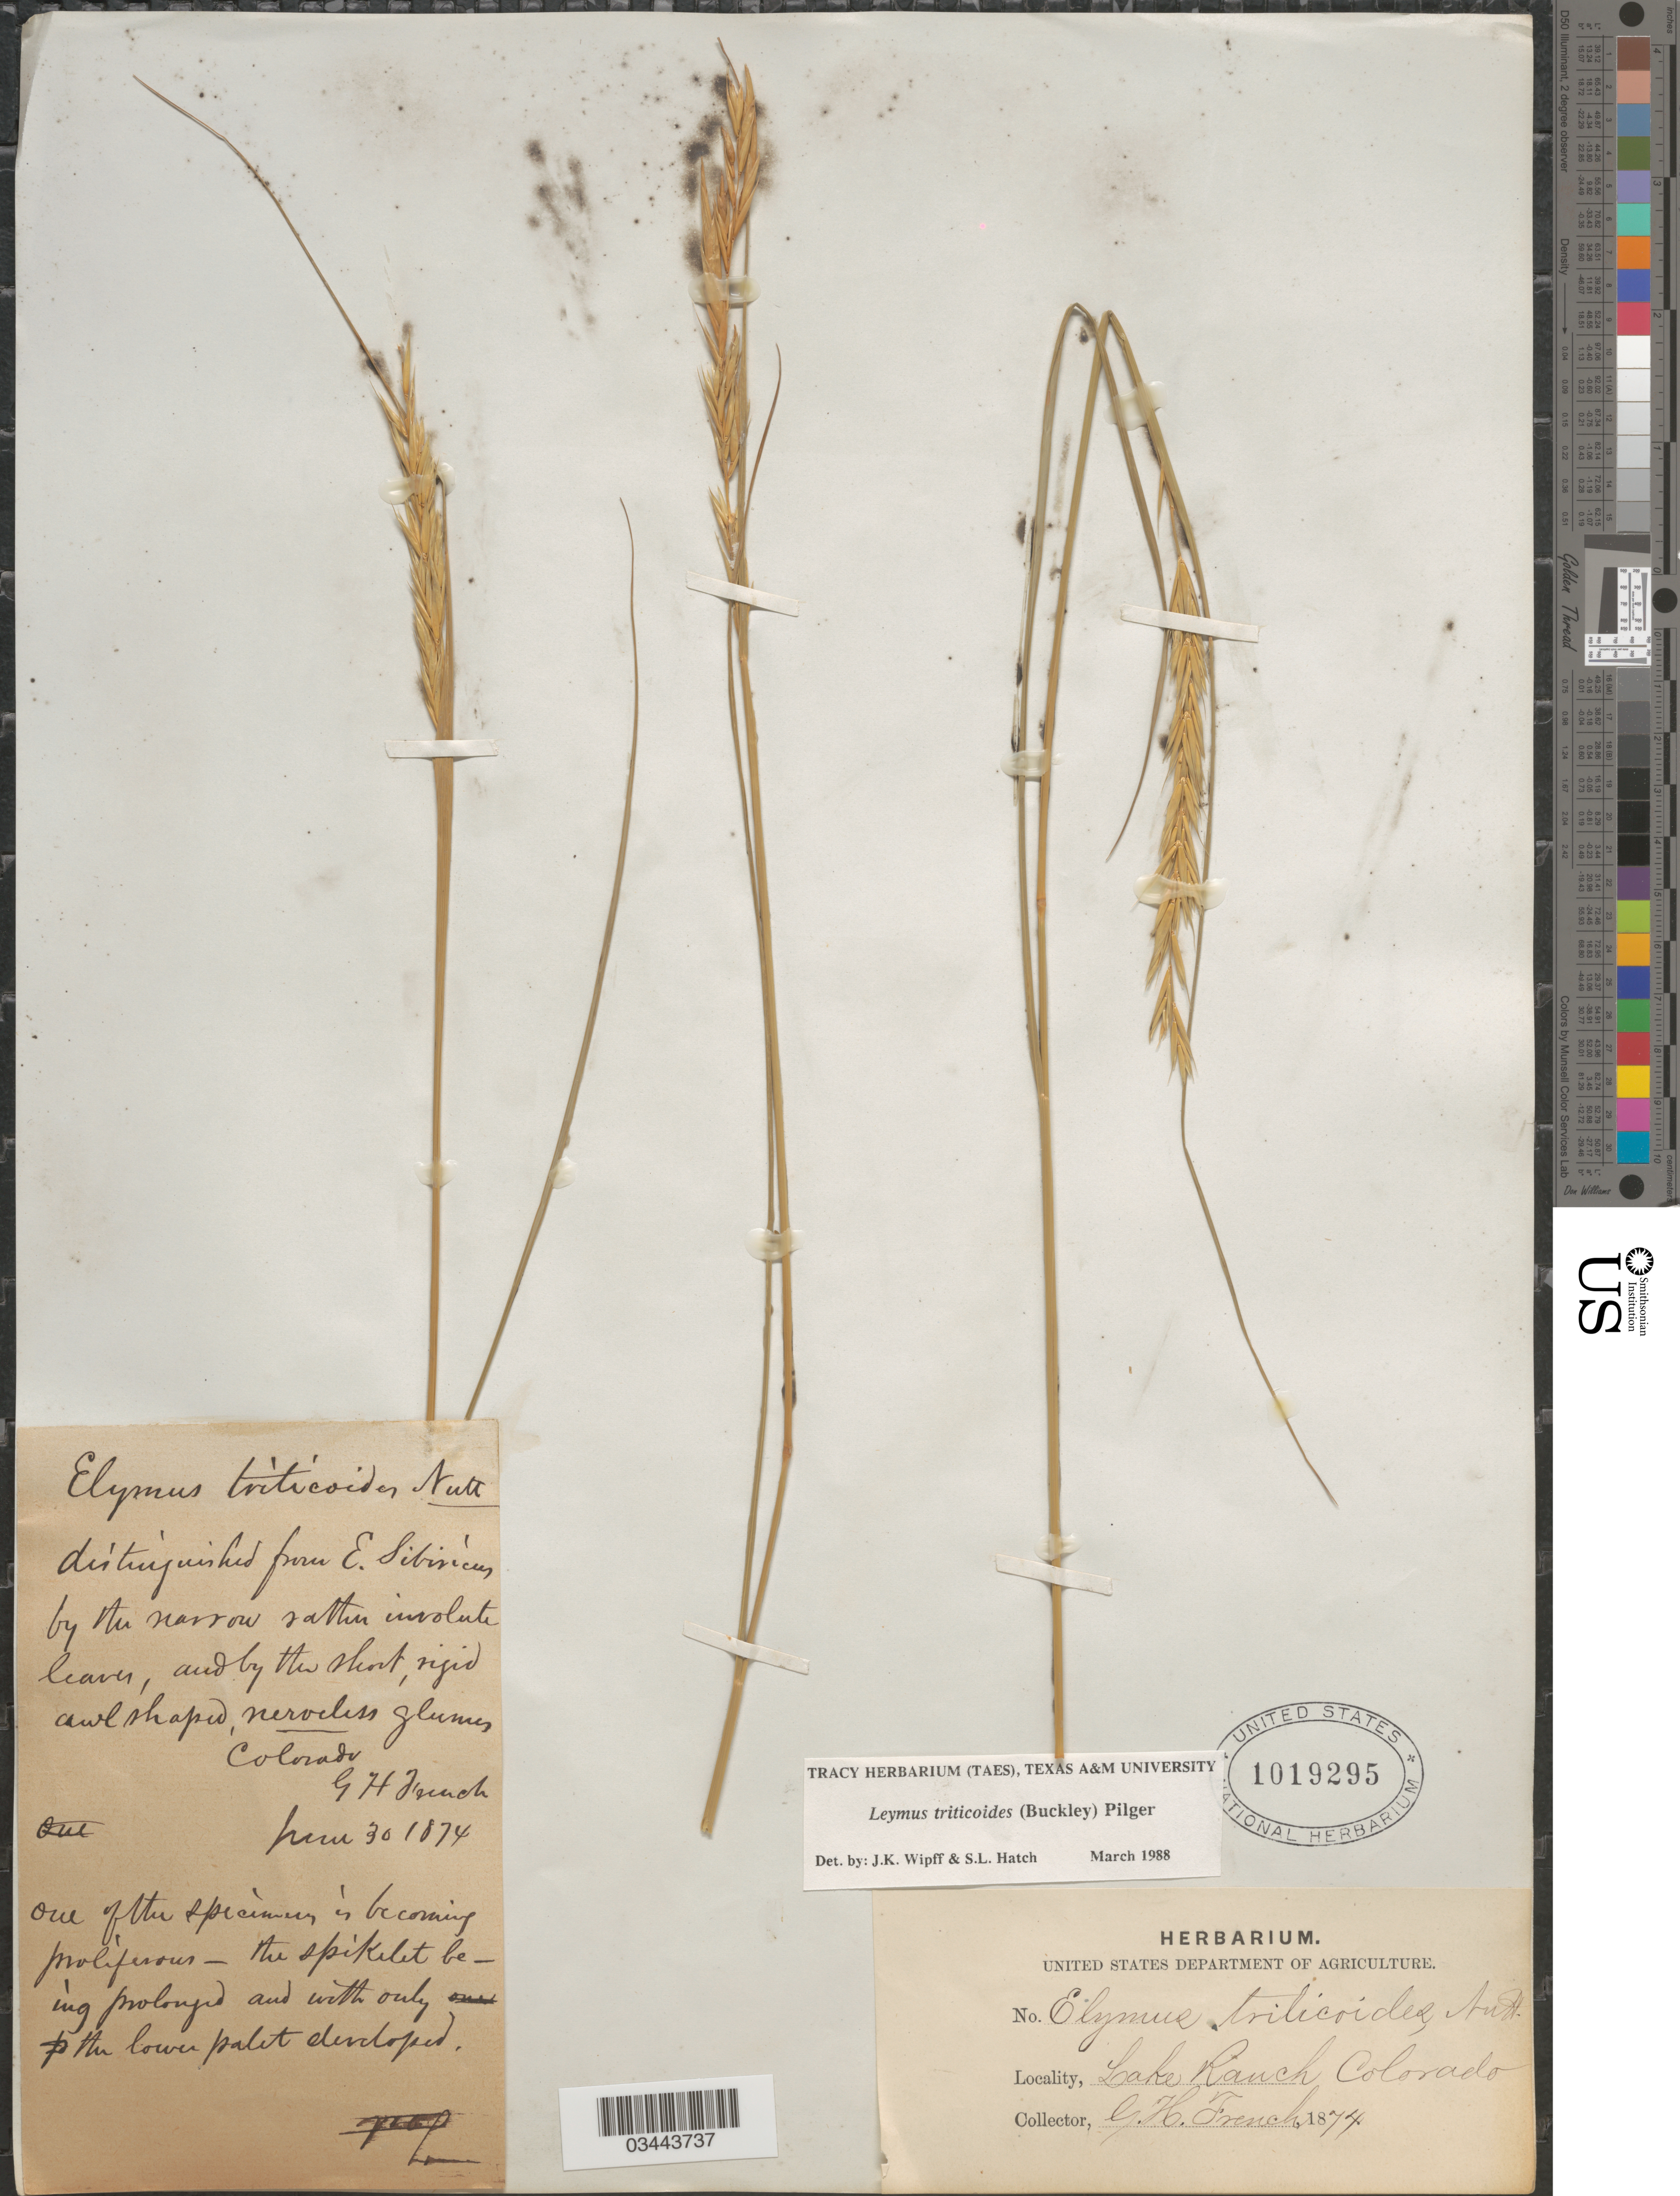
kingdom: Plantae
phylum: Tracheophyta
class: Liliopsida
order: Poales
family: Poaceae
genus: Leymus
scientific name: Leymus triticoides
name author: (Buckley) Pilg.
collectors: G. H. French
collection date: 1874-06-30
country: United States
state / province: Colorado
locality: Lake Ranch.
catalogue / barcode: US 1019295